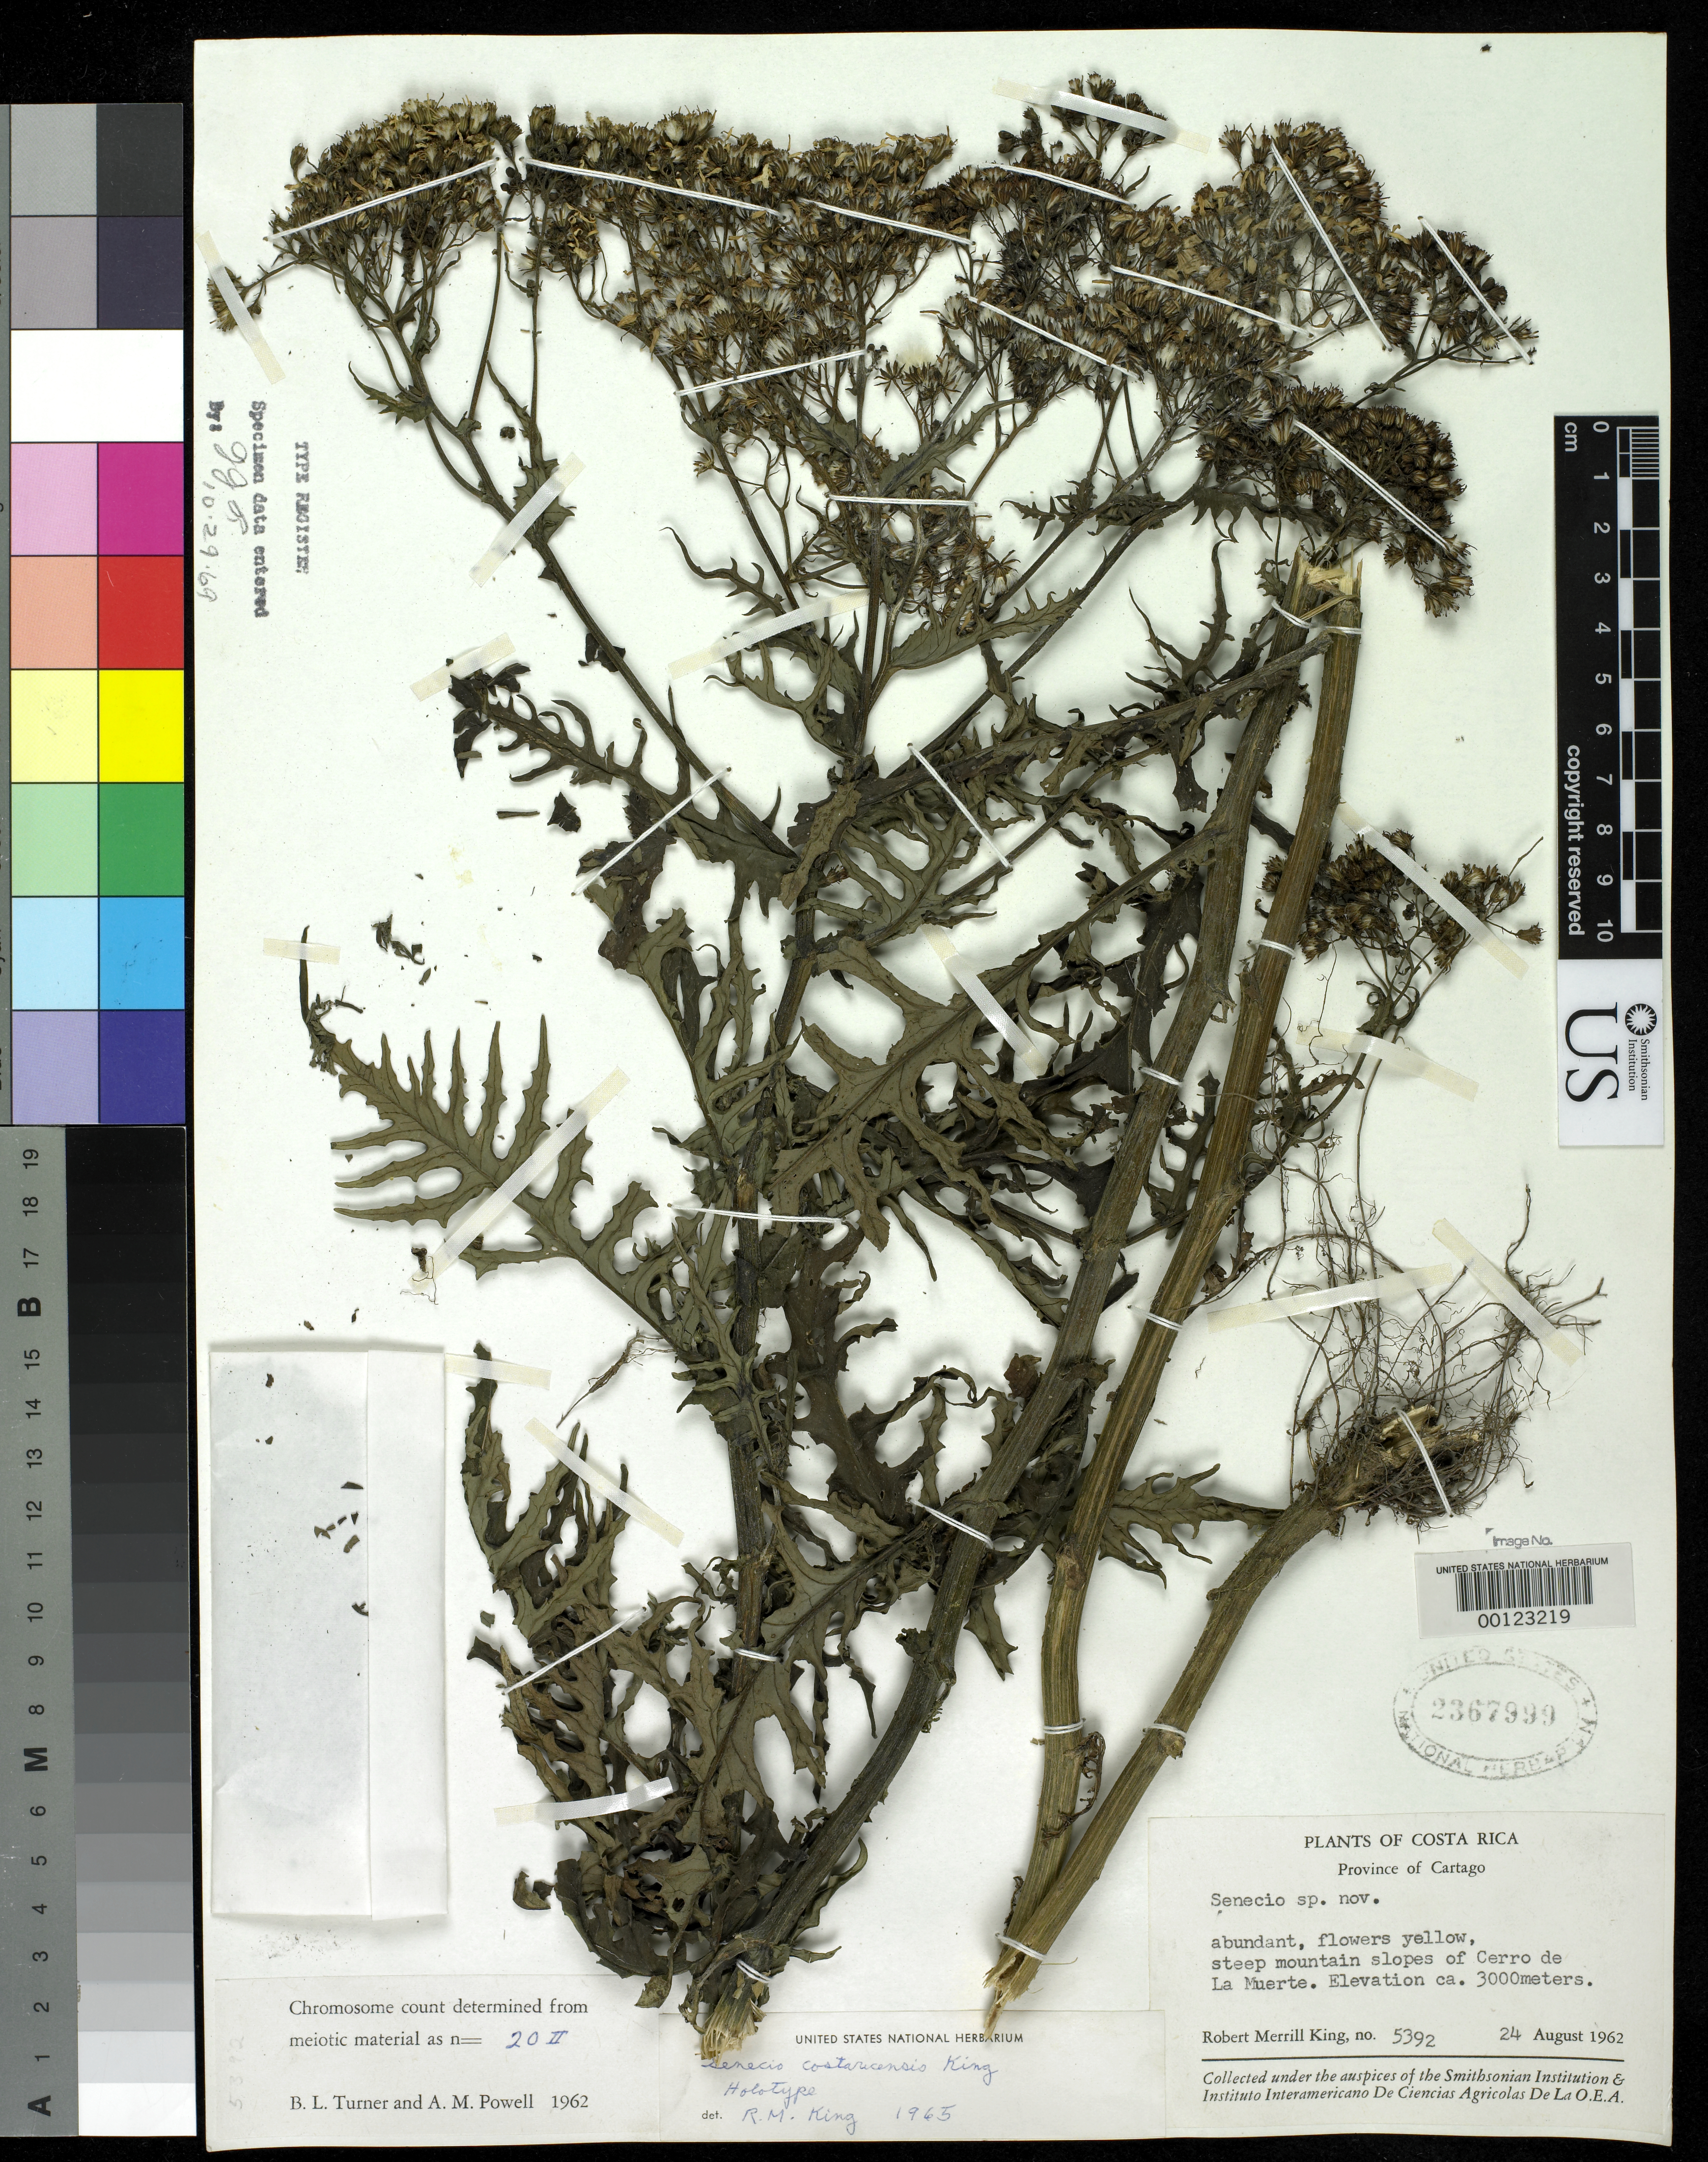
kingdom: Plantae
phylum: Tracheophyta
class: Magnoliopsida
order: Asterales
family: Asteraceae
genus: Senecio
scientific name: Senecio costaricensis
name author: R.M. King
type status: Holotype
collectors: R. M. King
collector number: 5392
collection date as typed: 24 Aug 1962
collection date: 1962-08-24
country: Costa Rica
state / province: Cartago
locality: Cerro de La Muerte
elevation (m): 3000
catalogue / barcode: US 2367999